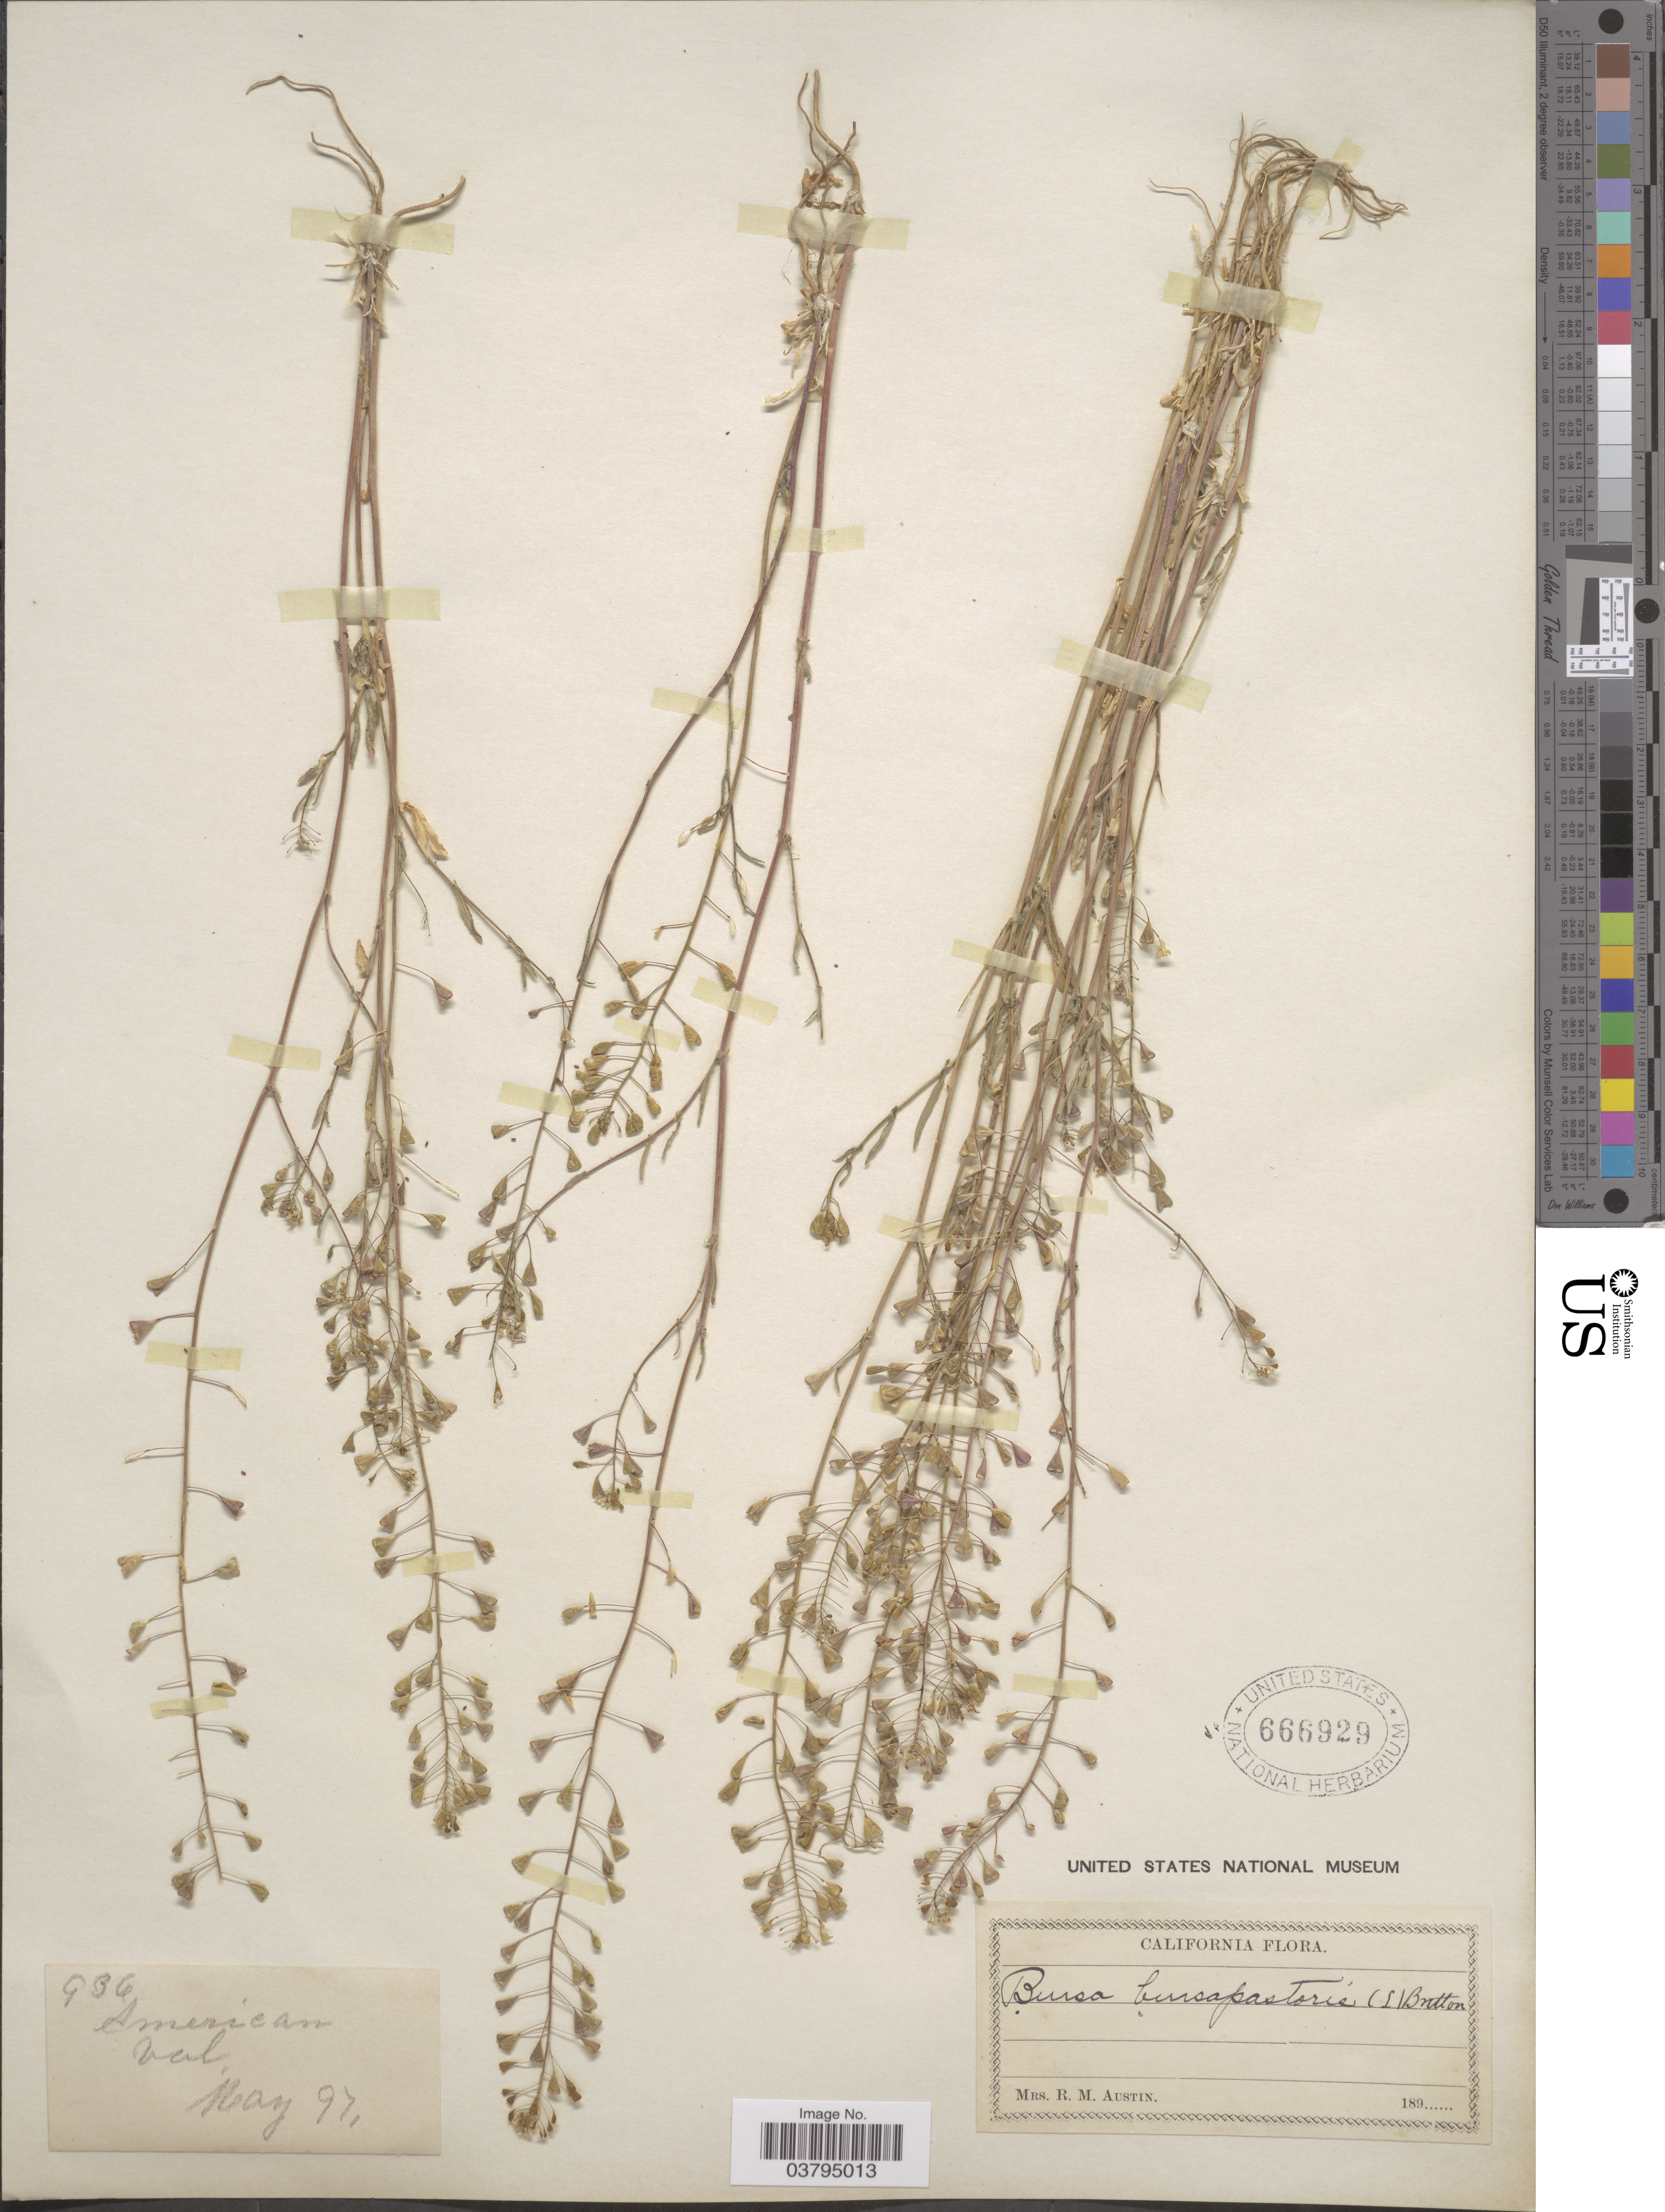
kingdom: Plantae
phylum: Tracheophyta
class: Magnoliopsida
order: Brassicales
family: Brassicaceae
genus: Capsella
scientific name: Capsella bursa-pastoris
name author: (L.) Medik.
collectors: R. Austin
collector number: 936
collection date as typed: Transcribed d/m/y: /5/97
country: United States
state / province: California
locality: American Val.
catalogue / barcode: US 666929